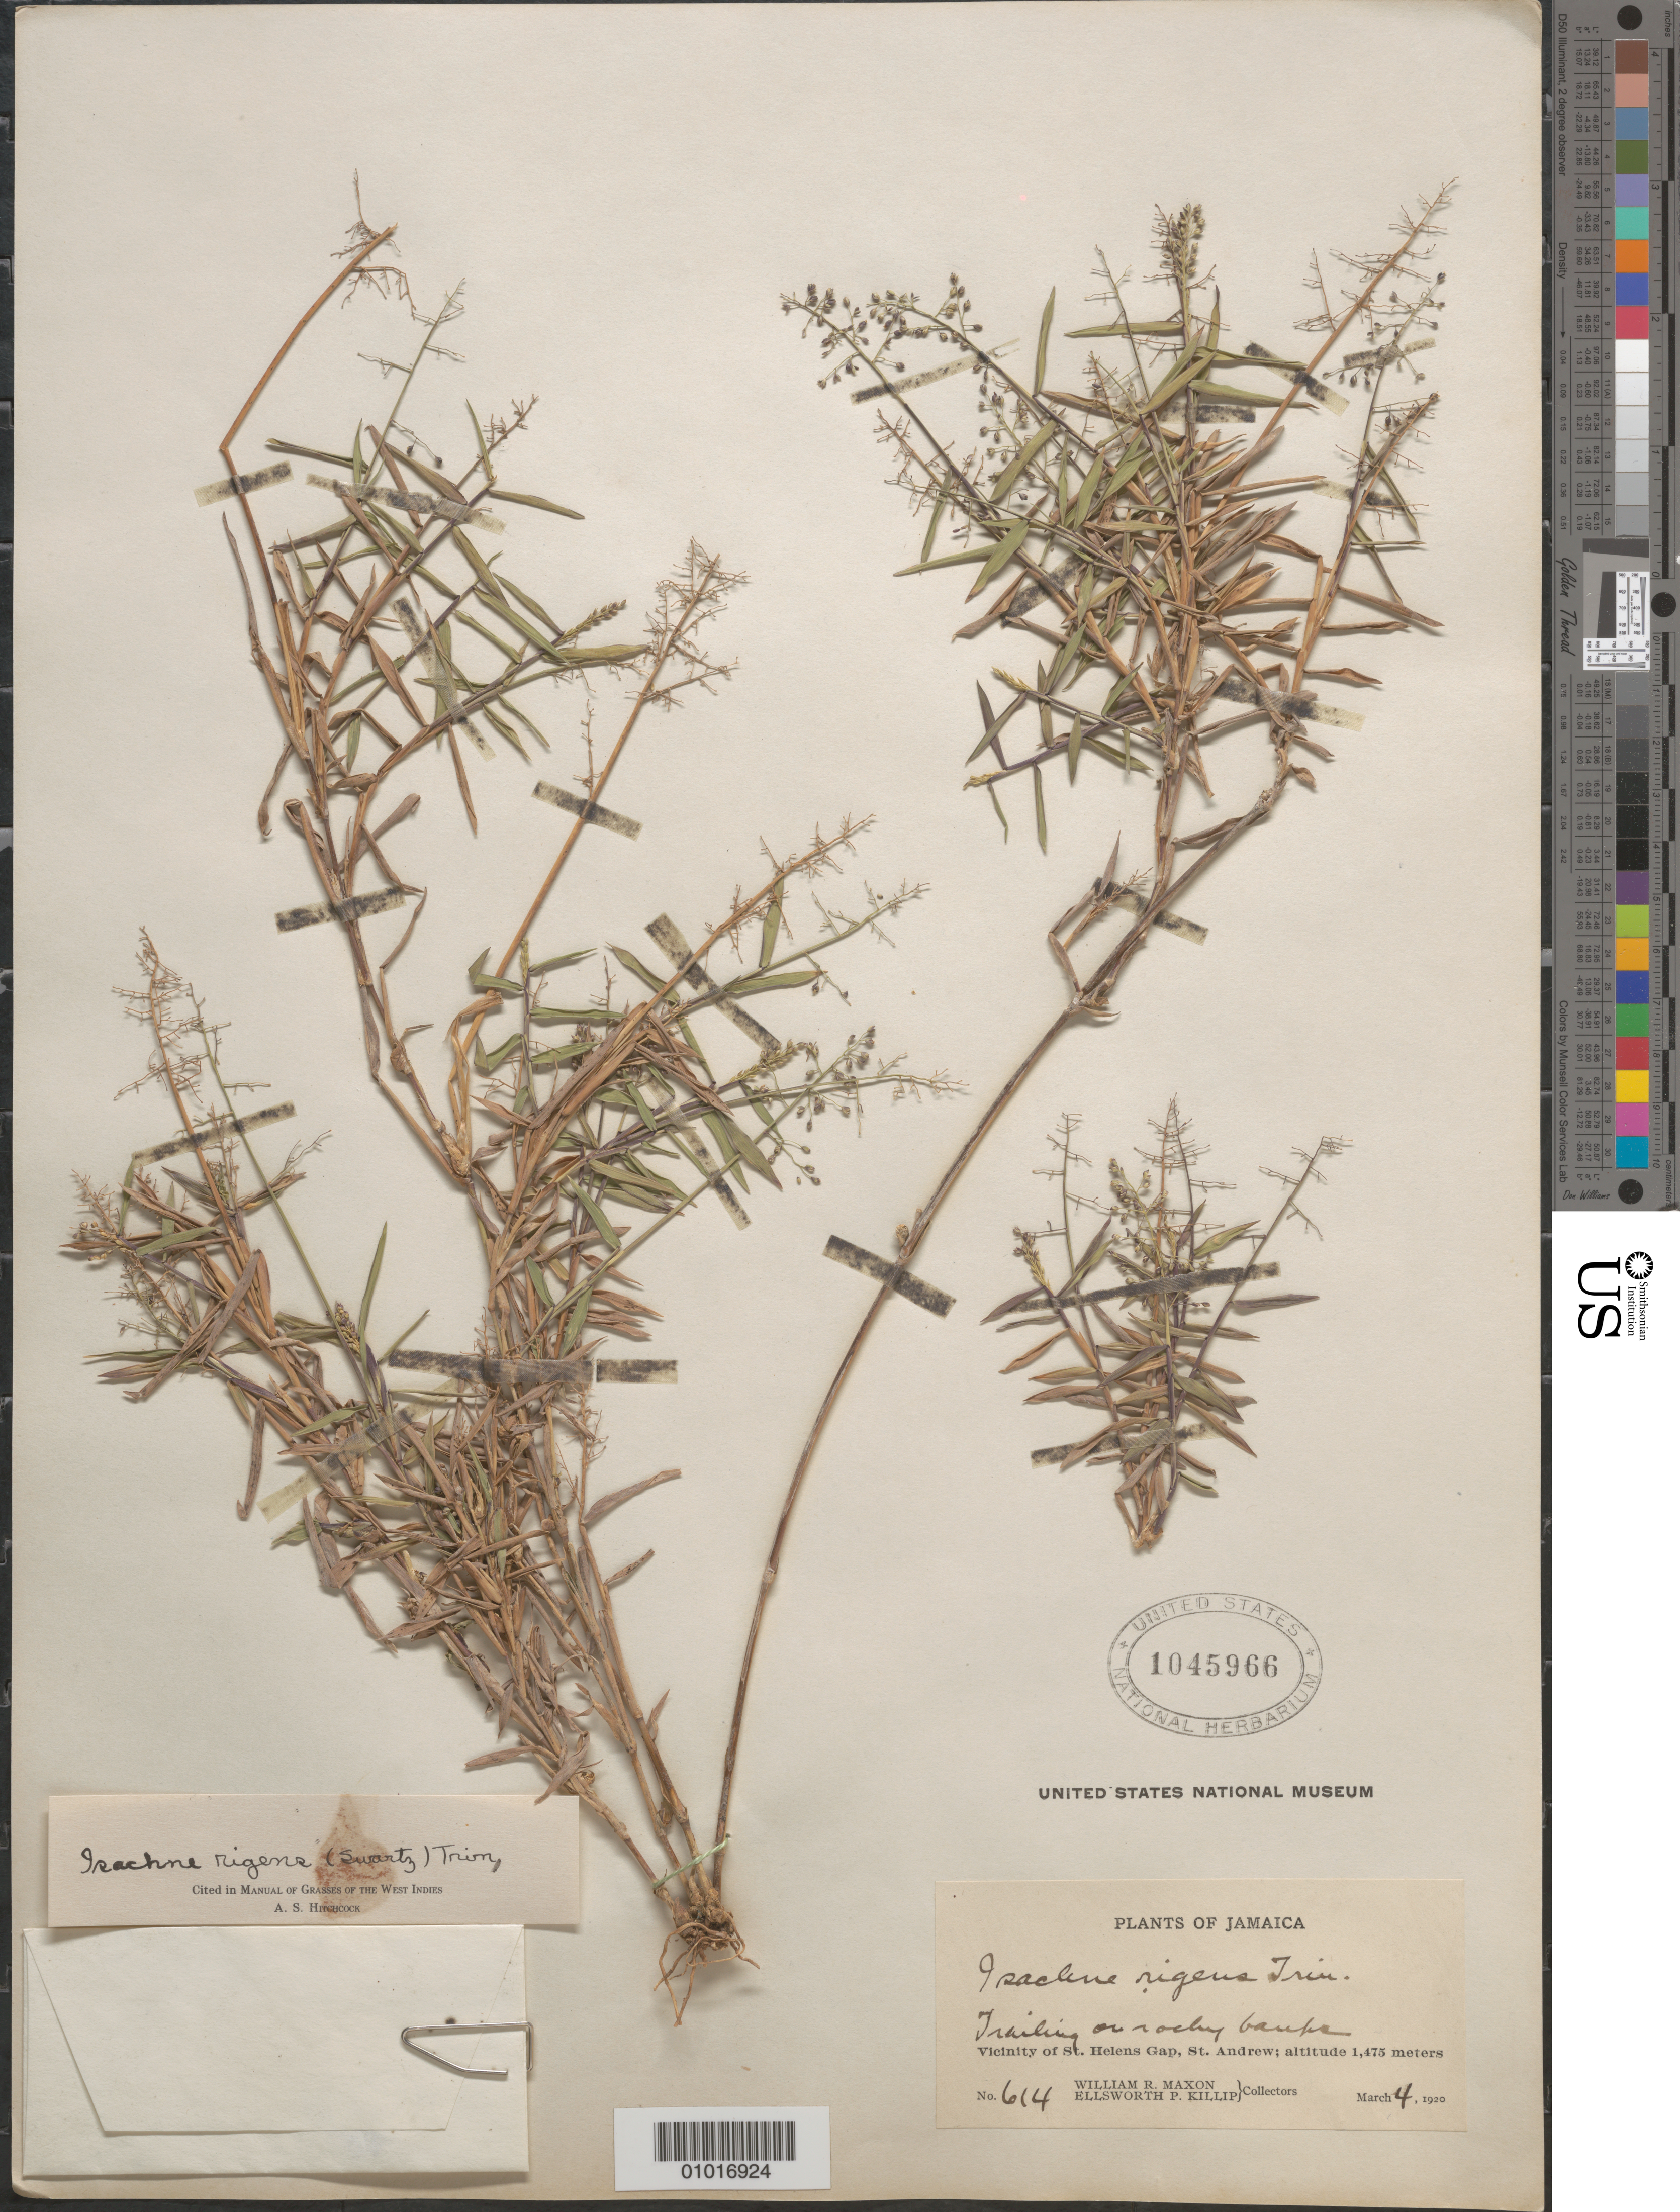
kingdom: Plantae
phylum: Tracheophyta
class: Liliopsida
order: Poales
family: Poaceae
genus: Isachne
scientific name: Isachne rigens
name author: (Sw.) Trin.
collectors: W. R. Maxon & E. P. Killip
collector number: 614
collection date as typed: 04 Mar 1920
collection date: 1920-03-04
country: Jamaica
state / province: Saint Andrew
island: Jamaica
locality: Vicinity of St. Helens Gap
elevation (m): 1475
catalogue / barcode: US 1045966